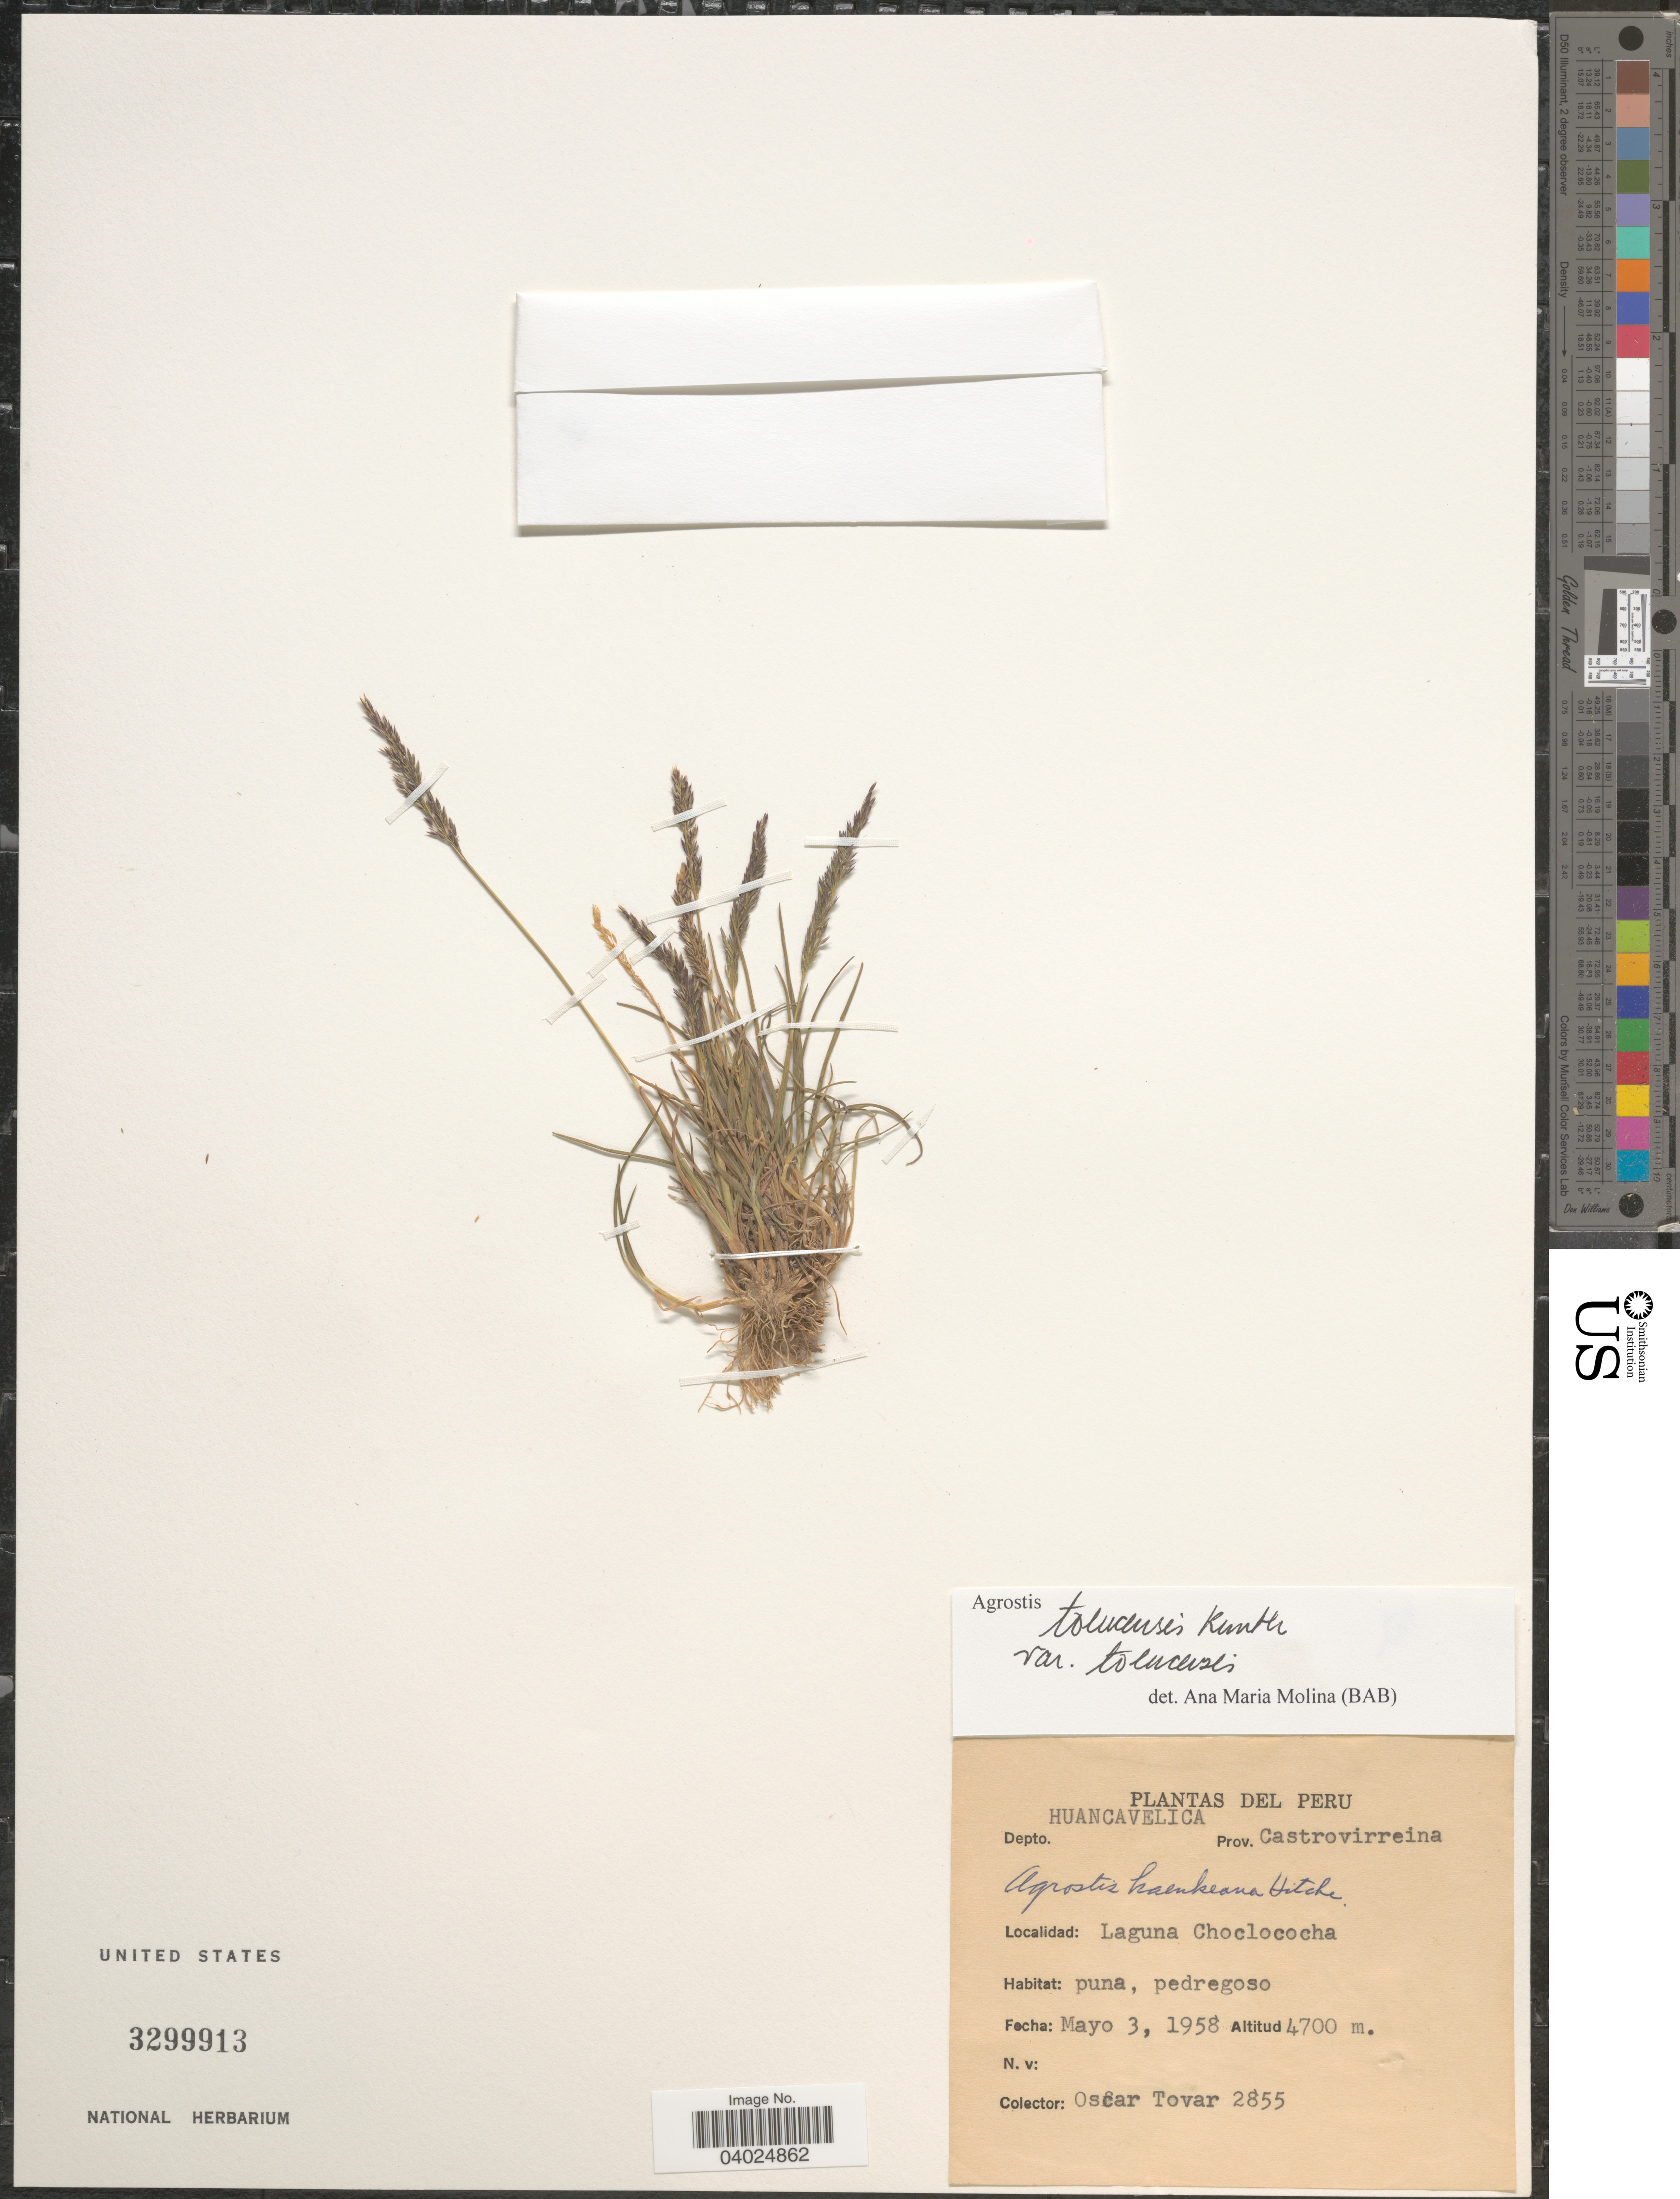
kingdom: Plantae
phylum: Tracheophyta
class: Liliopsida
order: Poales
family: Poaceae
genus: Agrostis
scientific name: Agrostis tolucensis Kunth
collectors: Ó. Tovar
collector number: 2855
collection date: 1958-05-03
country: Peru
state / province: Huancavelica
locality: Depto. Huancavelica. Prov. Castrovirreina. Laguna Choclococha.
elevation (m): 4700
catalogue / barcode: US 3299913